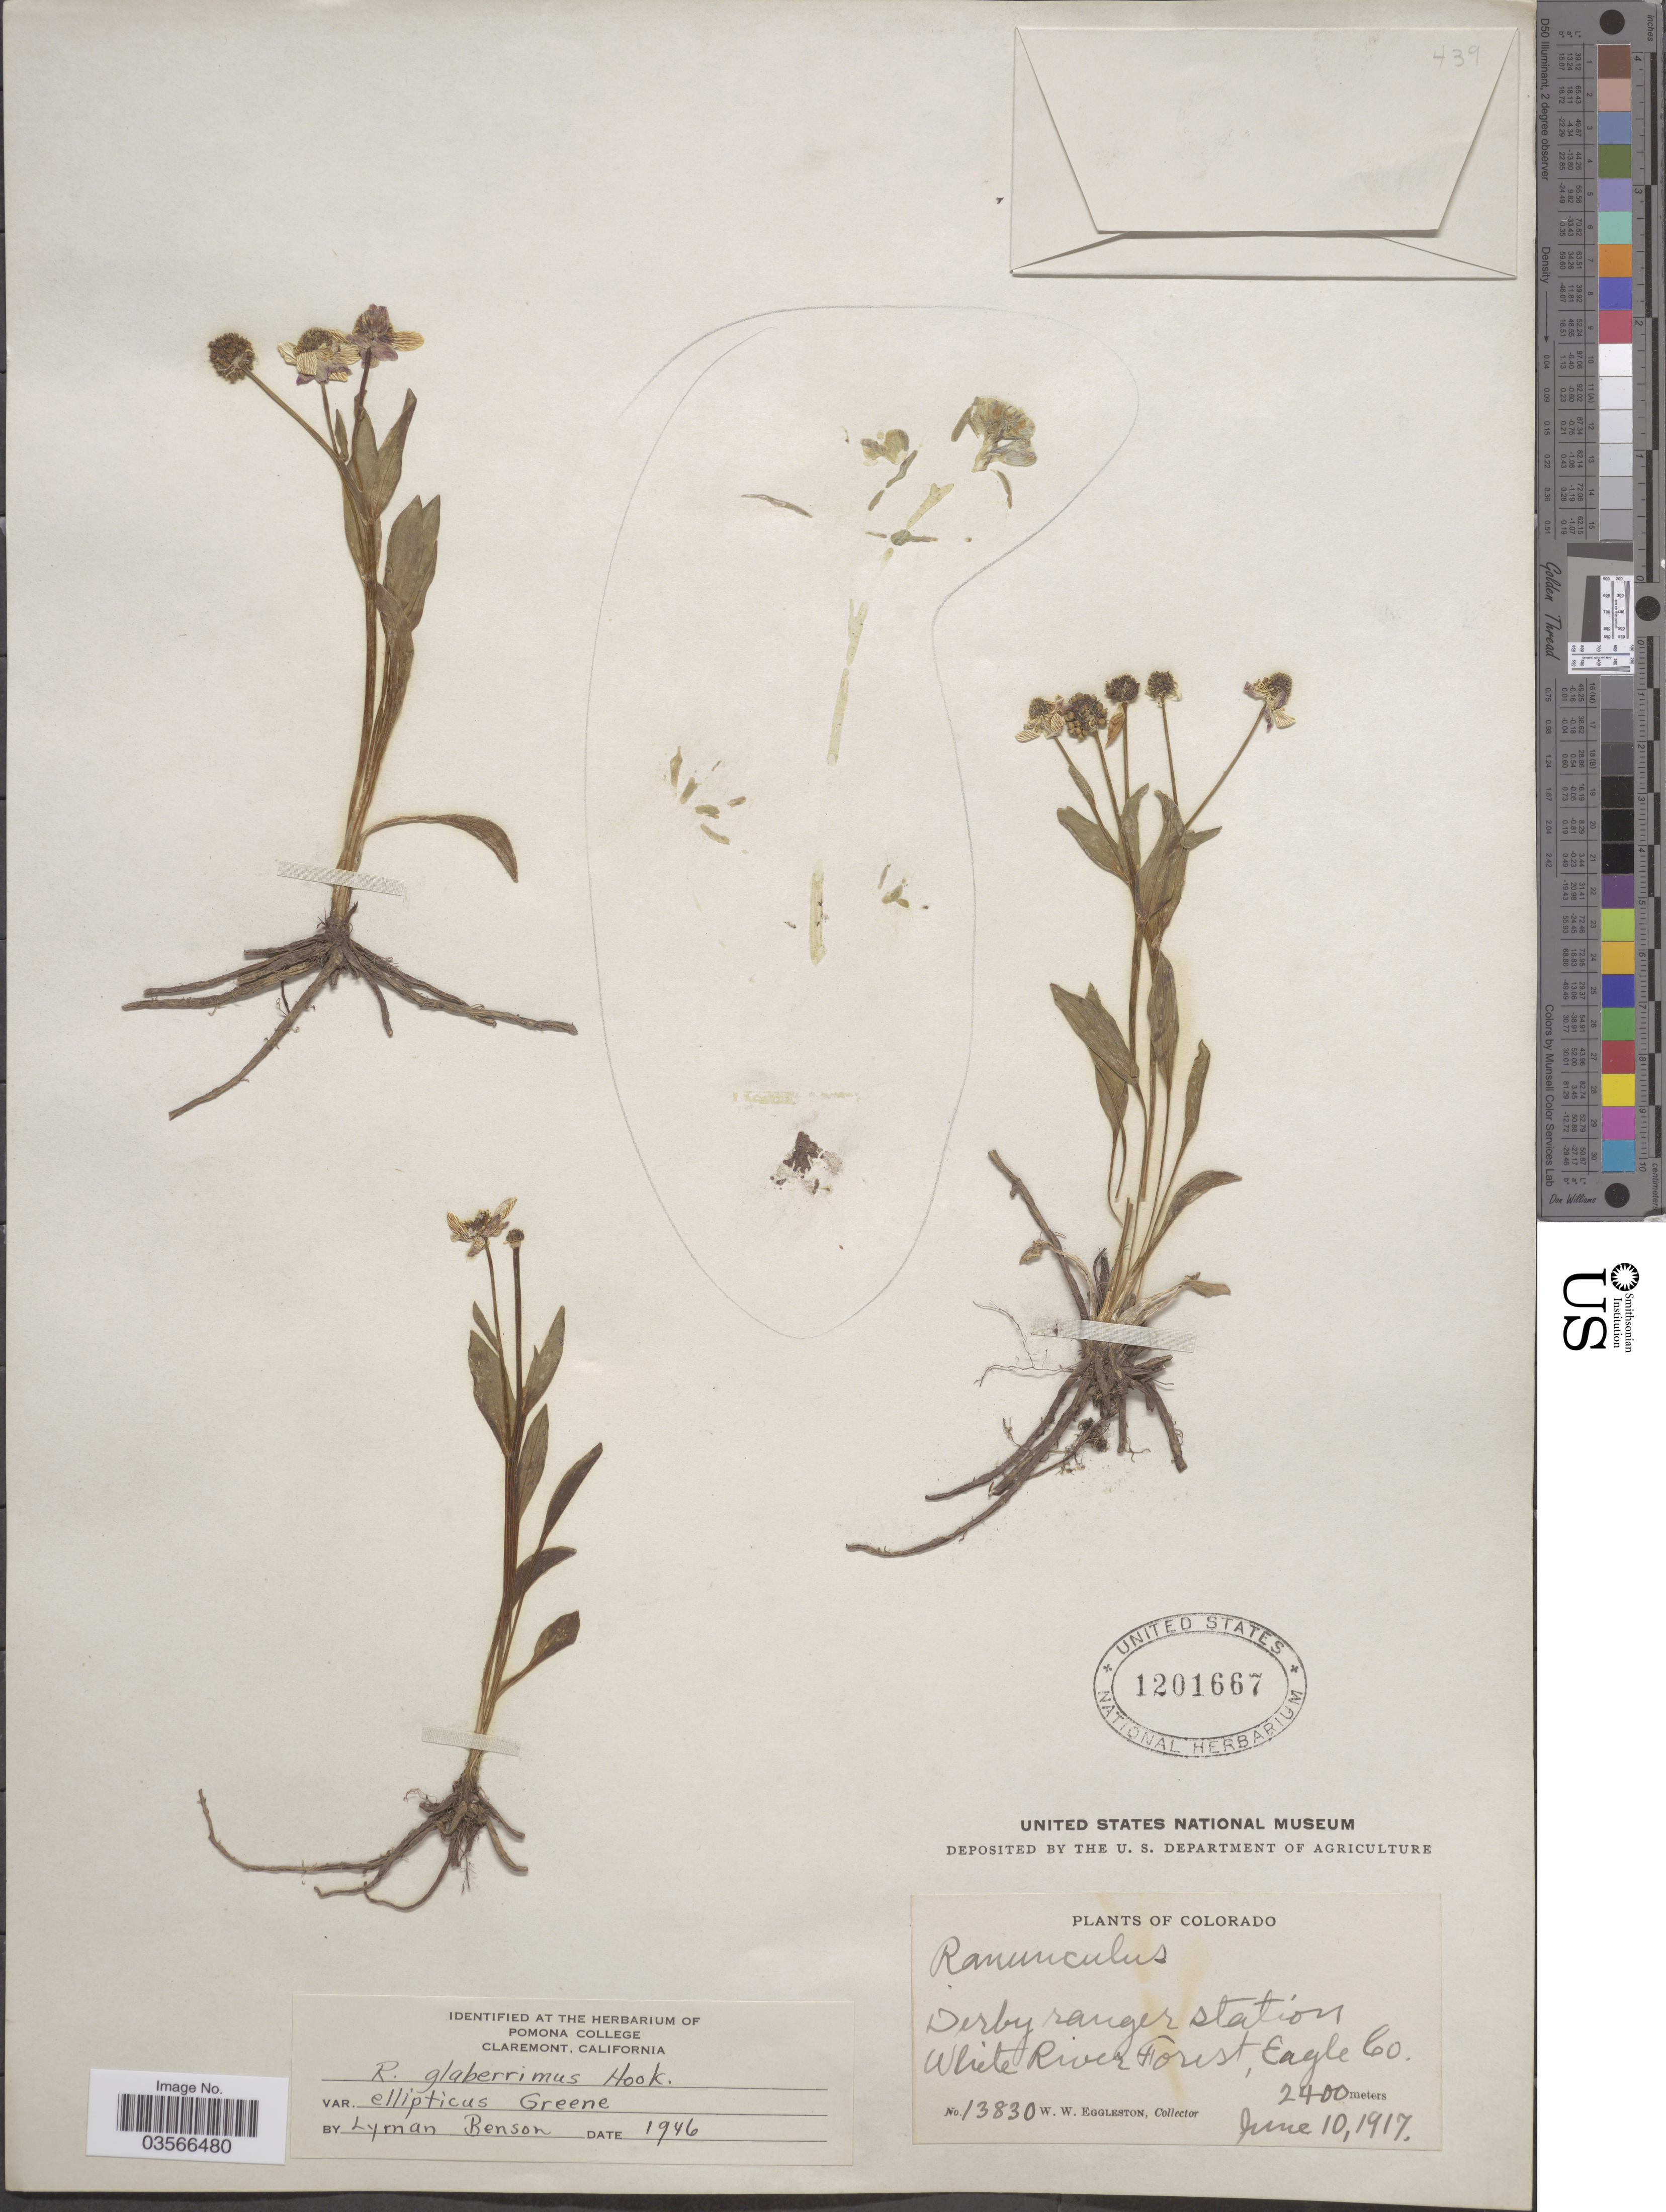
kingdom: Plantae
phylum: Tracheophyta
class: Magnoliopsida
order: Ranunculales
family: Ranunculaceae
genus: Ranunculus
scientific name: Ranunculus glaberrimus var. ellipticus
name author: (Greene) Greene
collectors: W. W. Eggleston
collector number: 13830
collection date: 1917-06-10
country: United States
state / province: Colorado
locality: Derby ranger station, White River Forest, Eagle Co.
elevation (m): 2400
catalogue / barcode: US 1201667